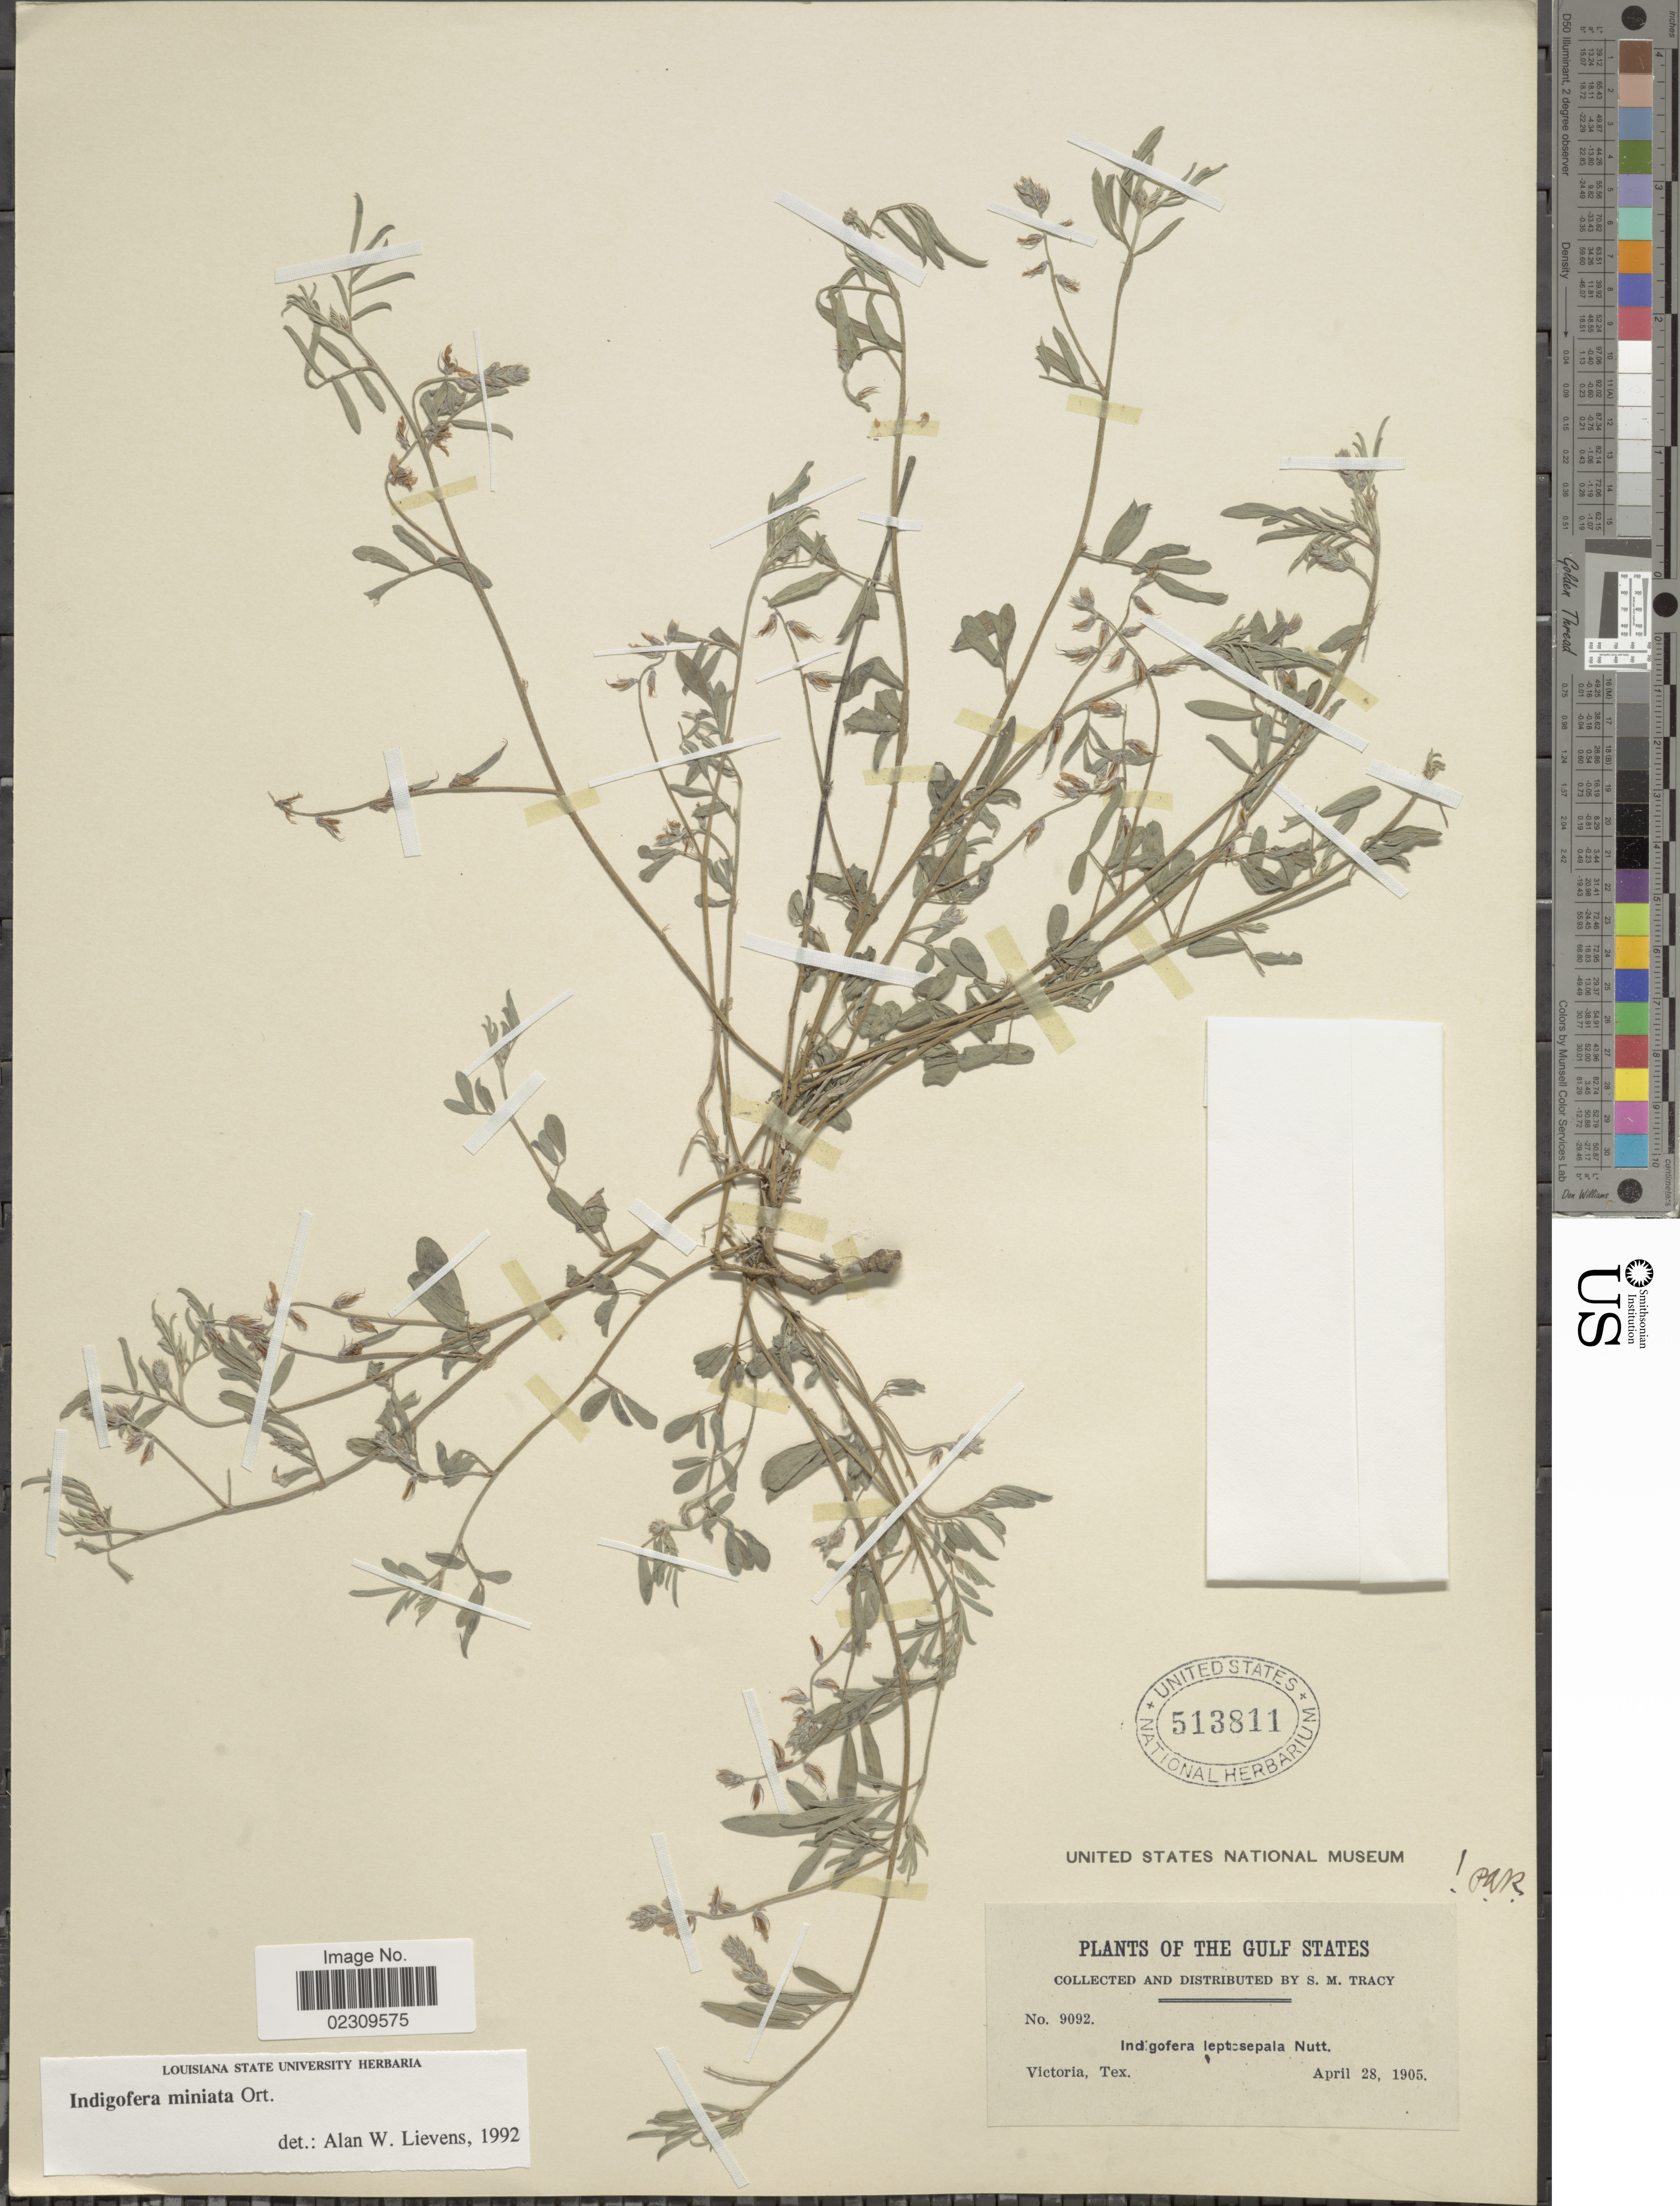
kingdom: Plantae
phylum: Tracheophyta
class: Magnoliopsida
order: Fabales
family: Fabaceae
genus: Indigofera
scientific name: Indigofera miniata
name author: Orteg.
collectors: S. M. Tracy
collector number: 9092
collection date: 1905-04-28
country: United States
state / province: Texas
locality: Gulf States. Victoria, Tex.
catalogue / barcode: US 513811